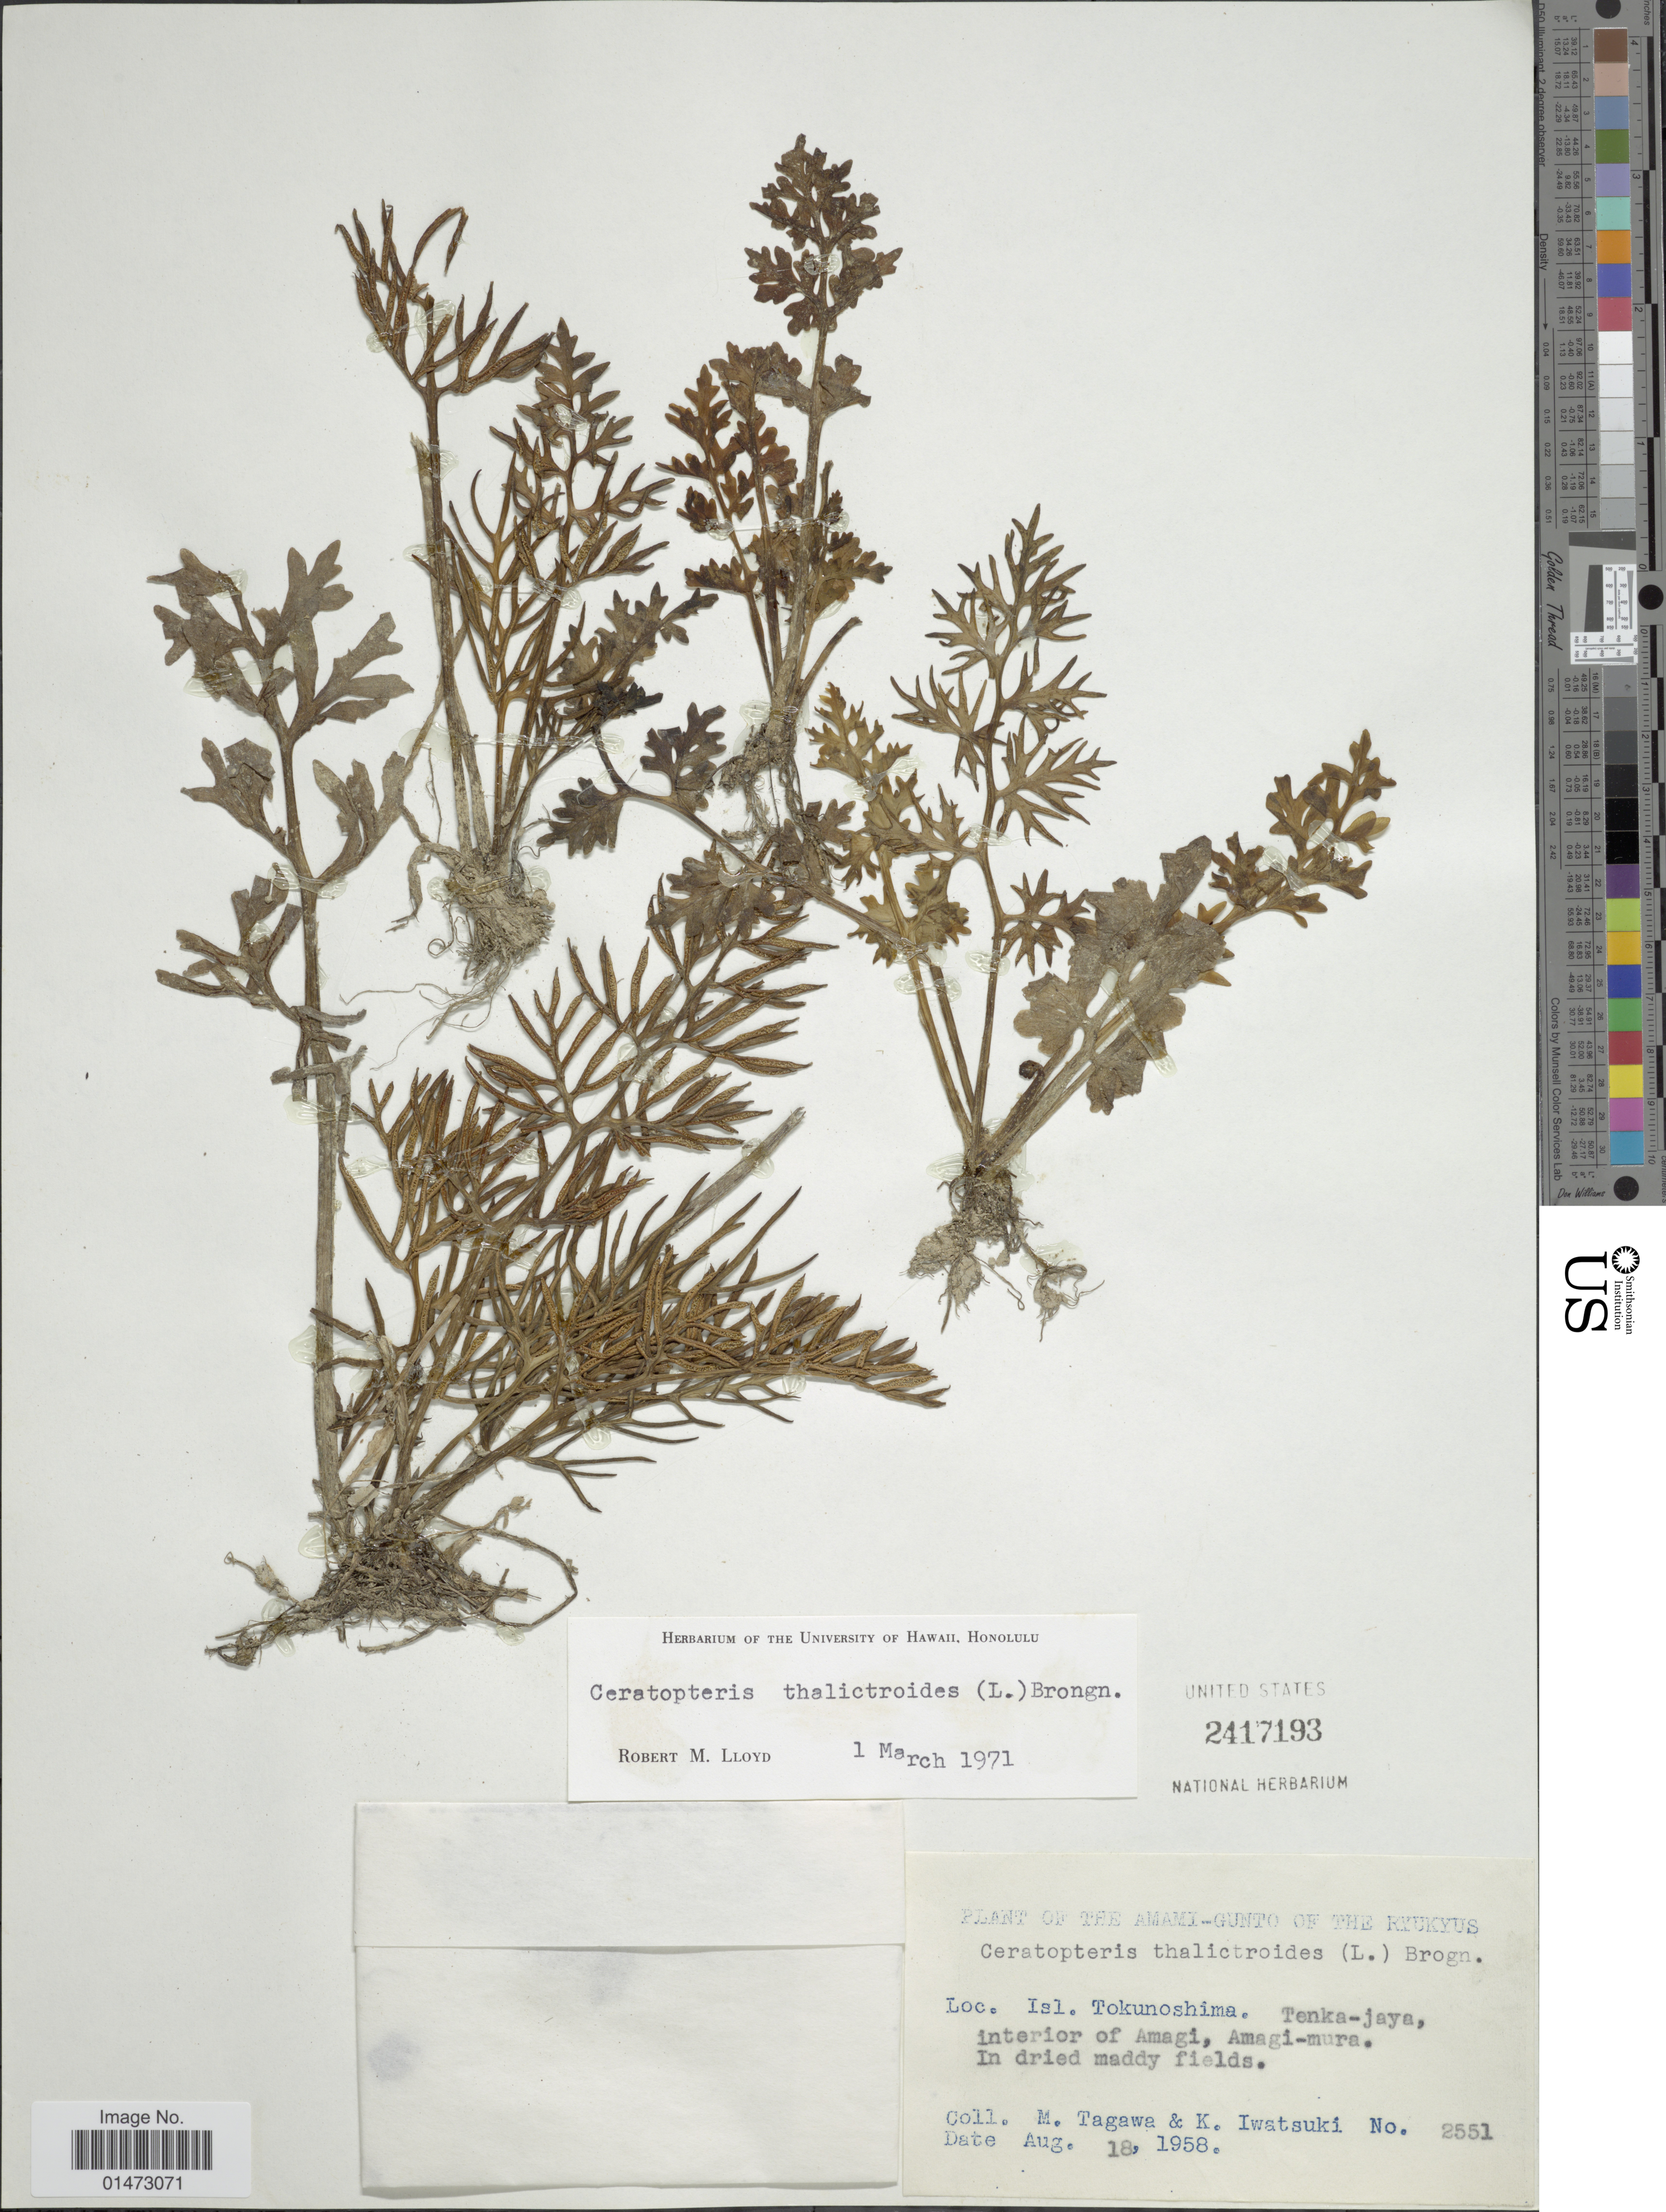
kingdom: Plantae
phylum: Tracheophyta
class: Polypodiopsida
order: Polypodiales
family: Pteridaceae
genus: Ceratopteris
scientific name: Ceratopteris thalictroides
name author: (L.) Brongn.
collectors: M. Tagawa & K. Iwatsuki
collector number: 2551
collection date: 1958-08-18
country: Japan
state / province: Okinawa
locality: Isl. Tokunshima. Tenka-jaya, interior of Amagi, Amagi-mura.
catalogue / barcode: US 2417193